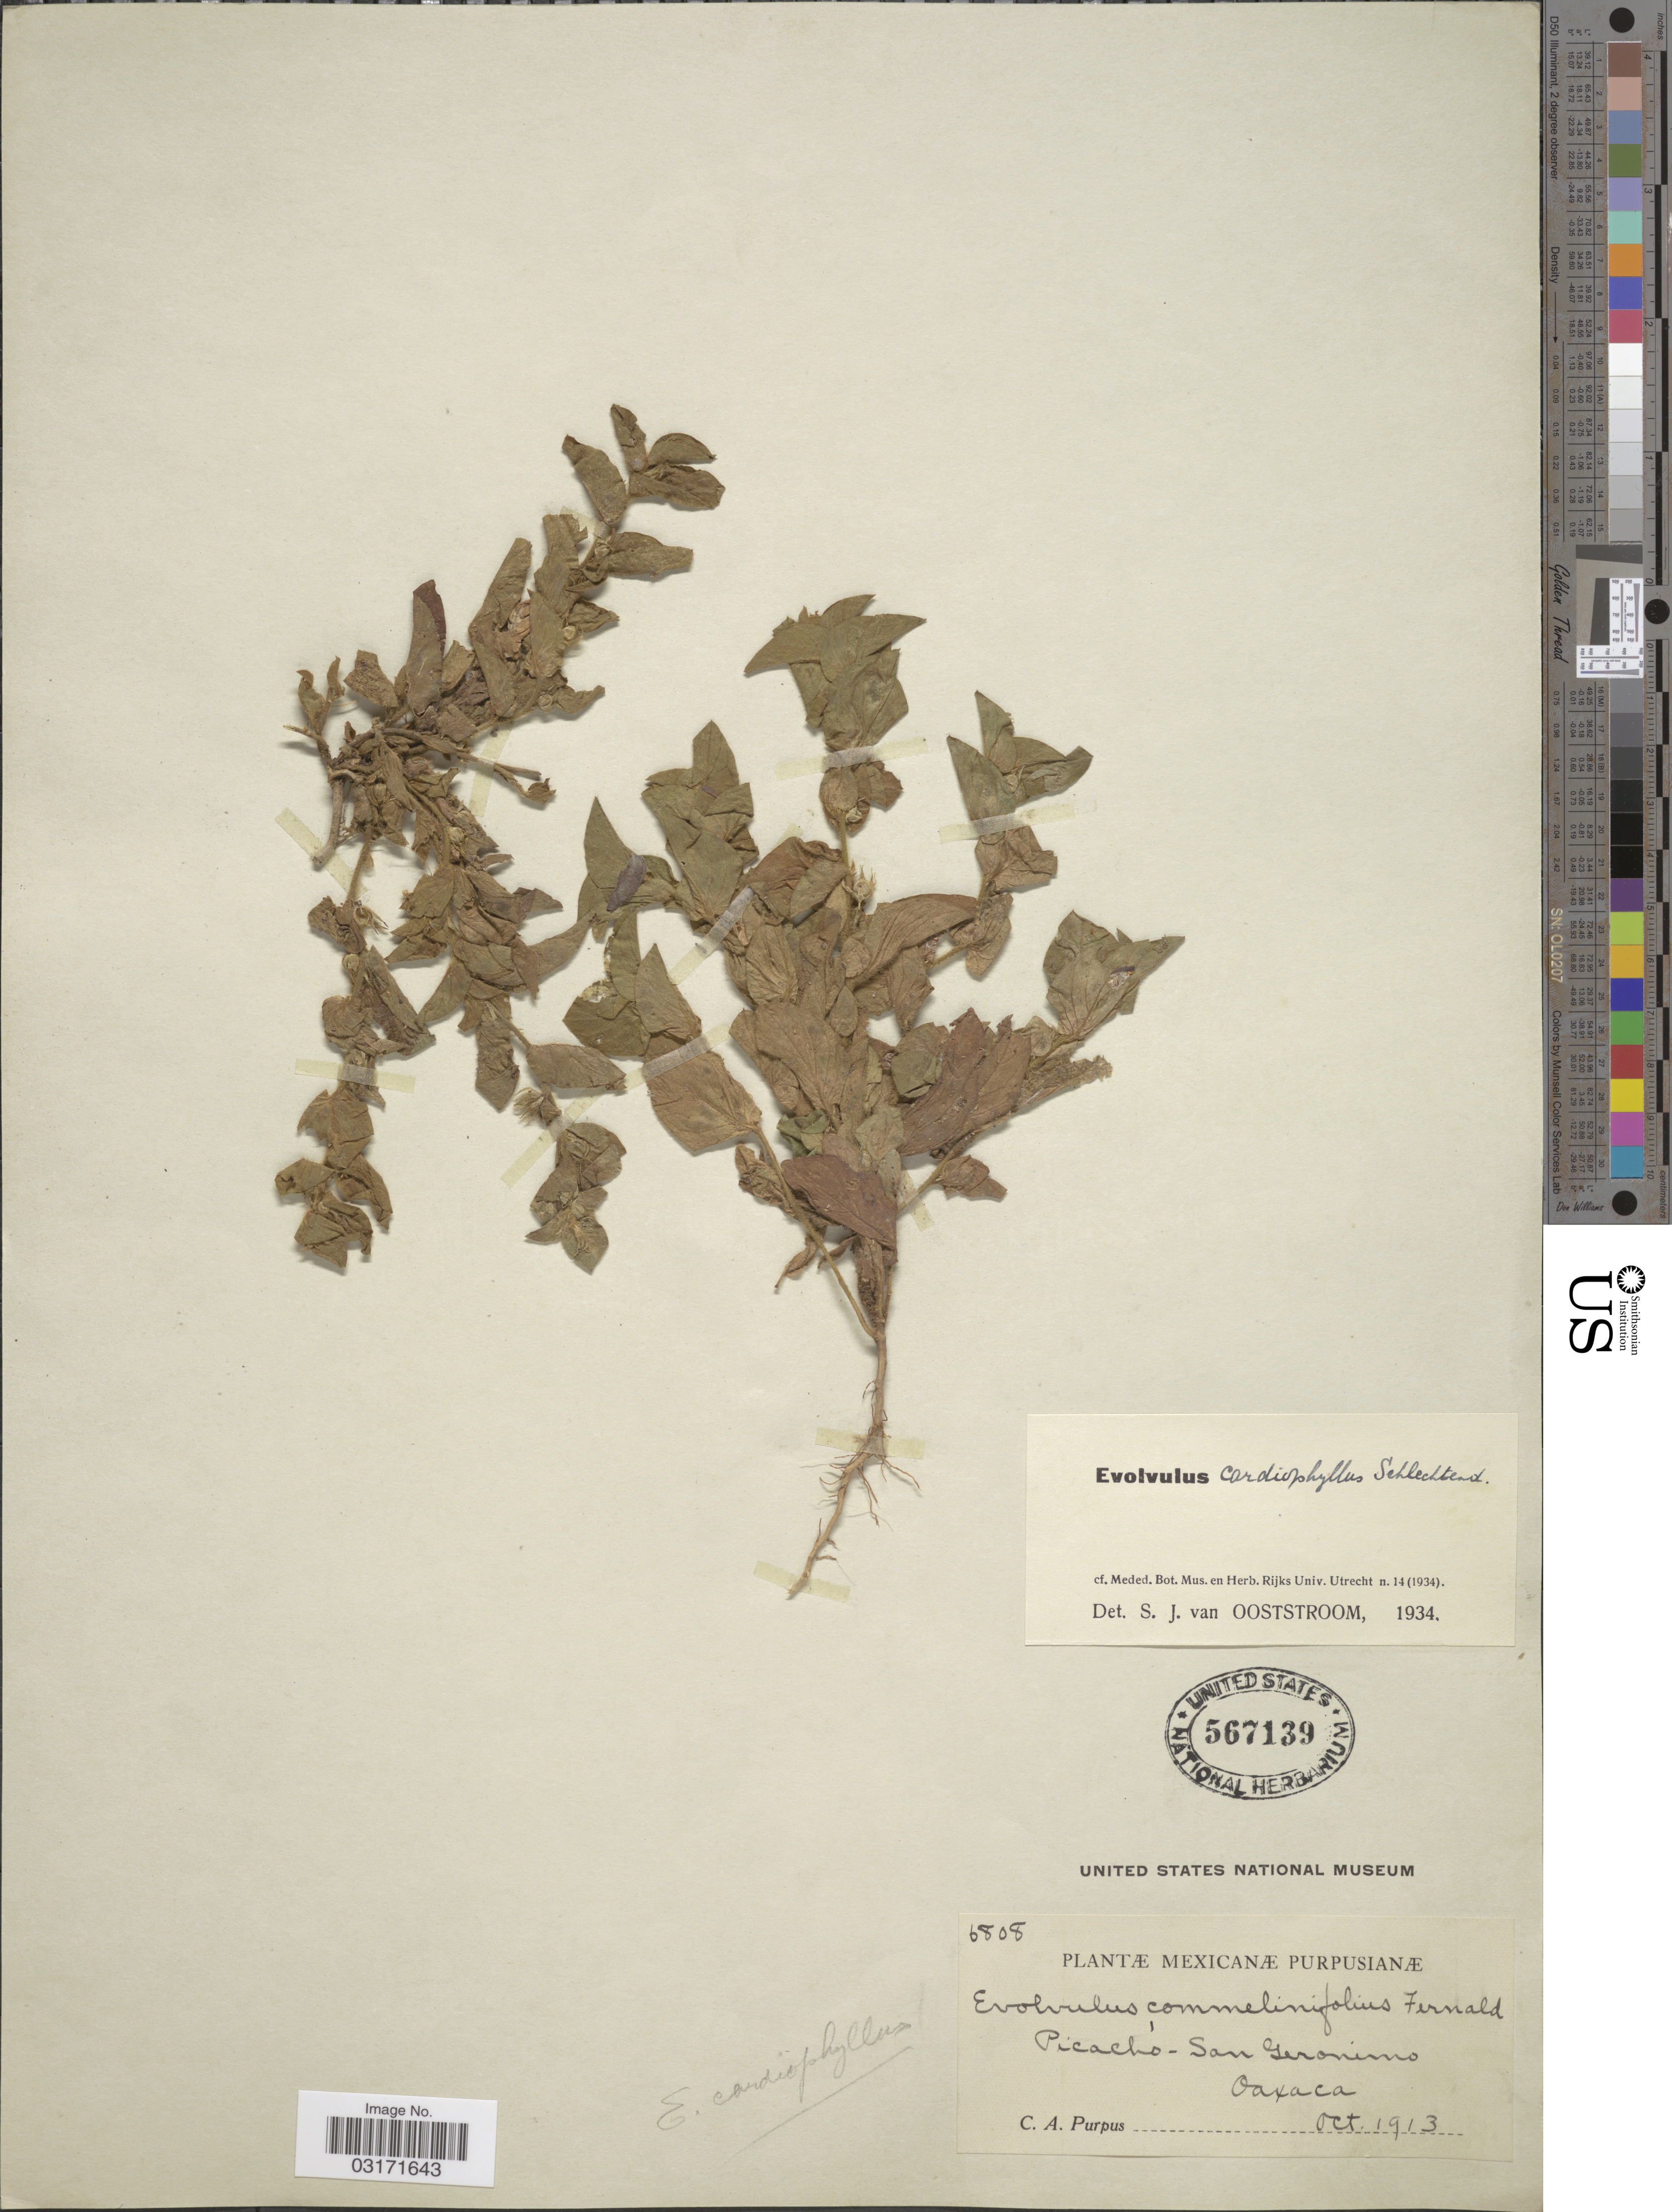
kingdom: Plantae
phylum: Tracheophyta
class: Magnoliopsida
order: Solanales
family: Convolvulaceae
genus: Evolvulus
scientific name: Evolvulus cardiophyllus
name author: Schltdl.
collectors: C. A. Purpus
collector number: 6808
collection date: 1913-10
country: Mexico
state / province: Oaxaca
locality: Picachó - San Geronimo.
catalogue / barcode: US 567139